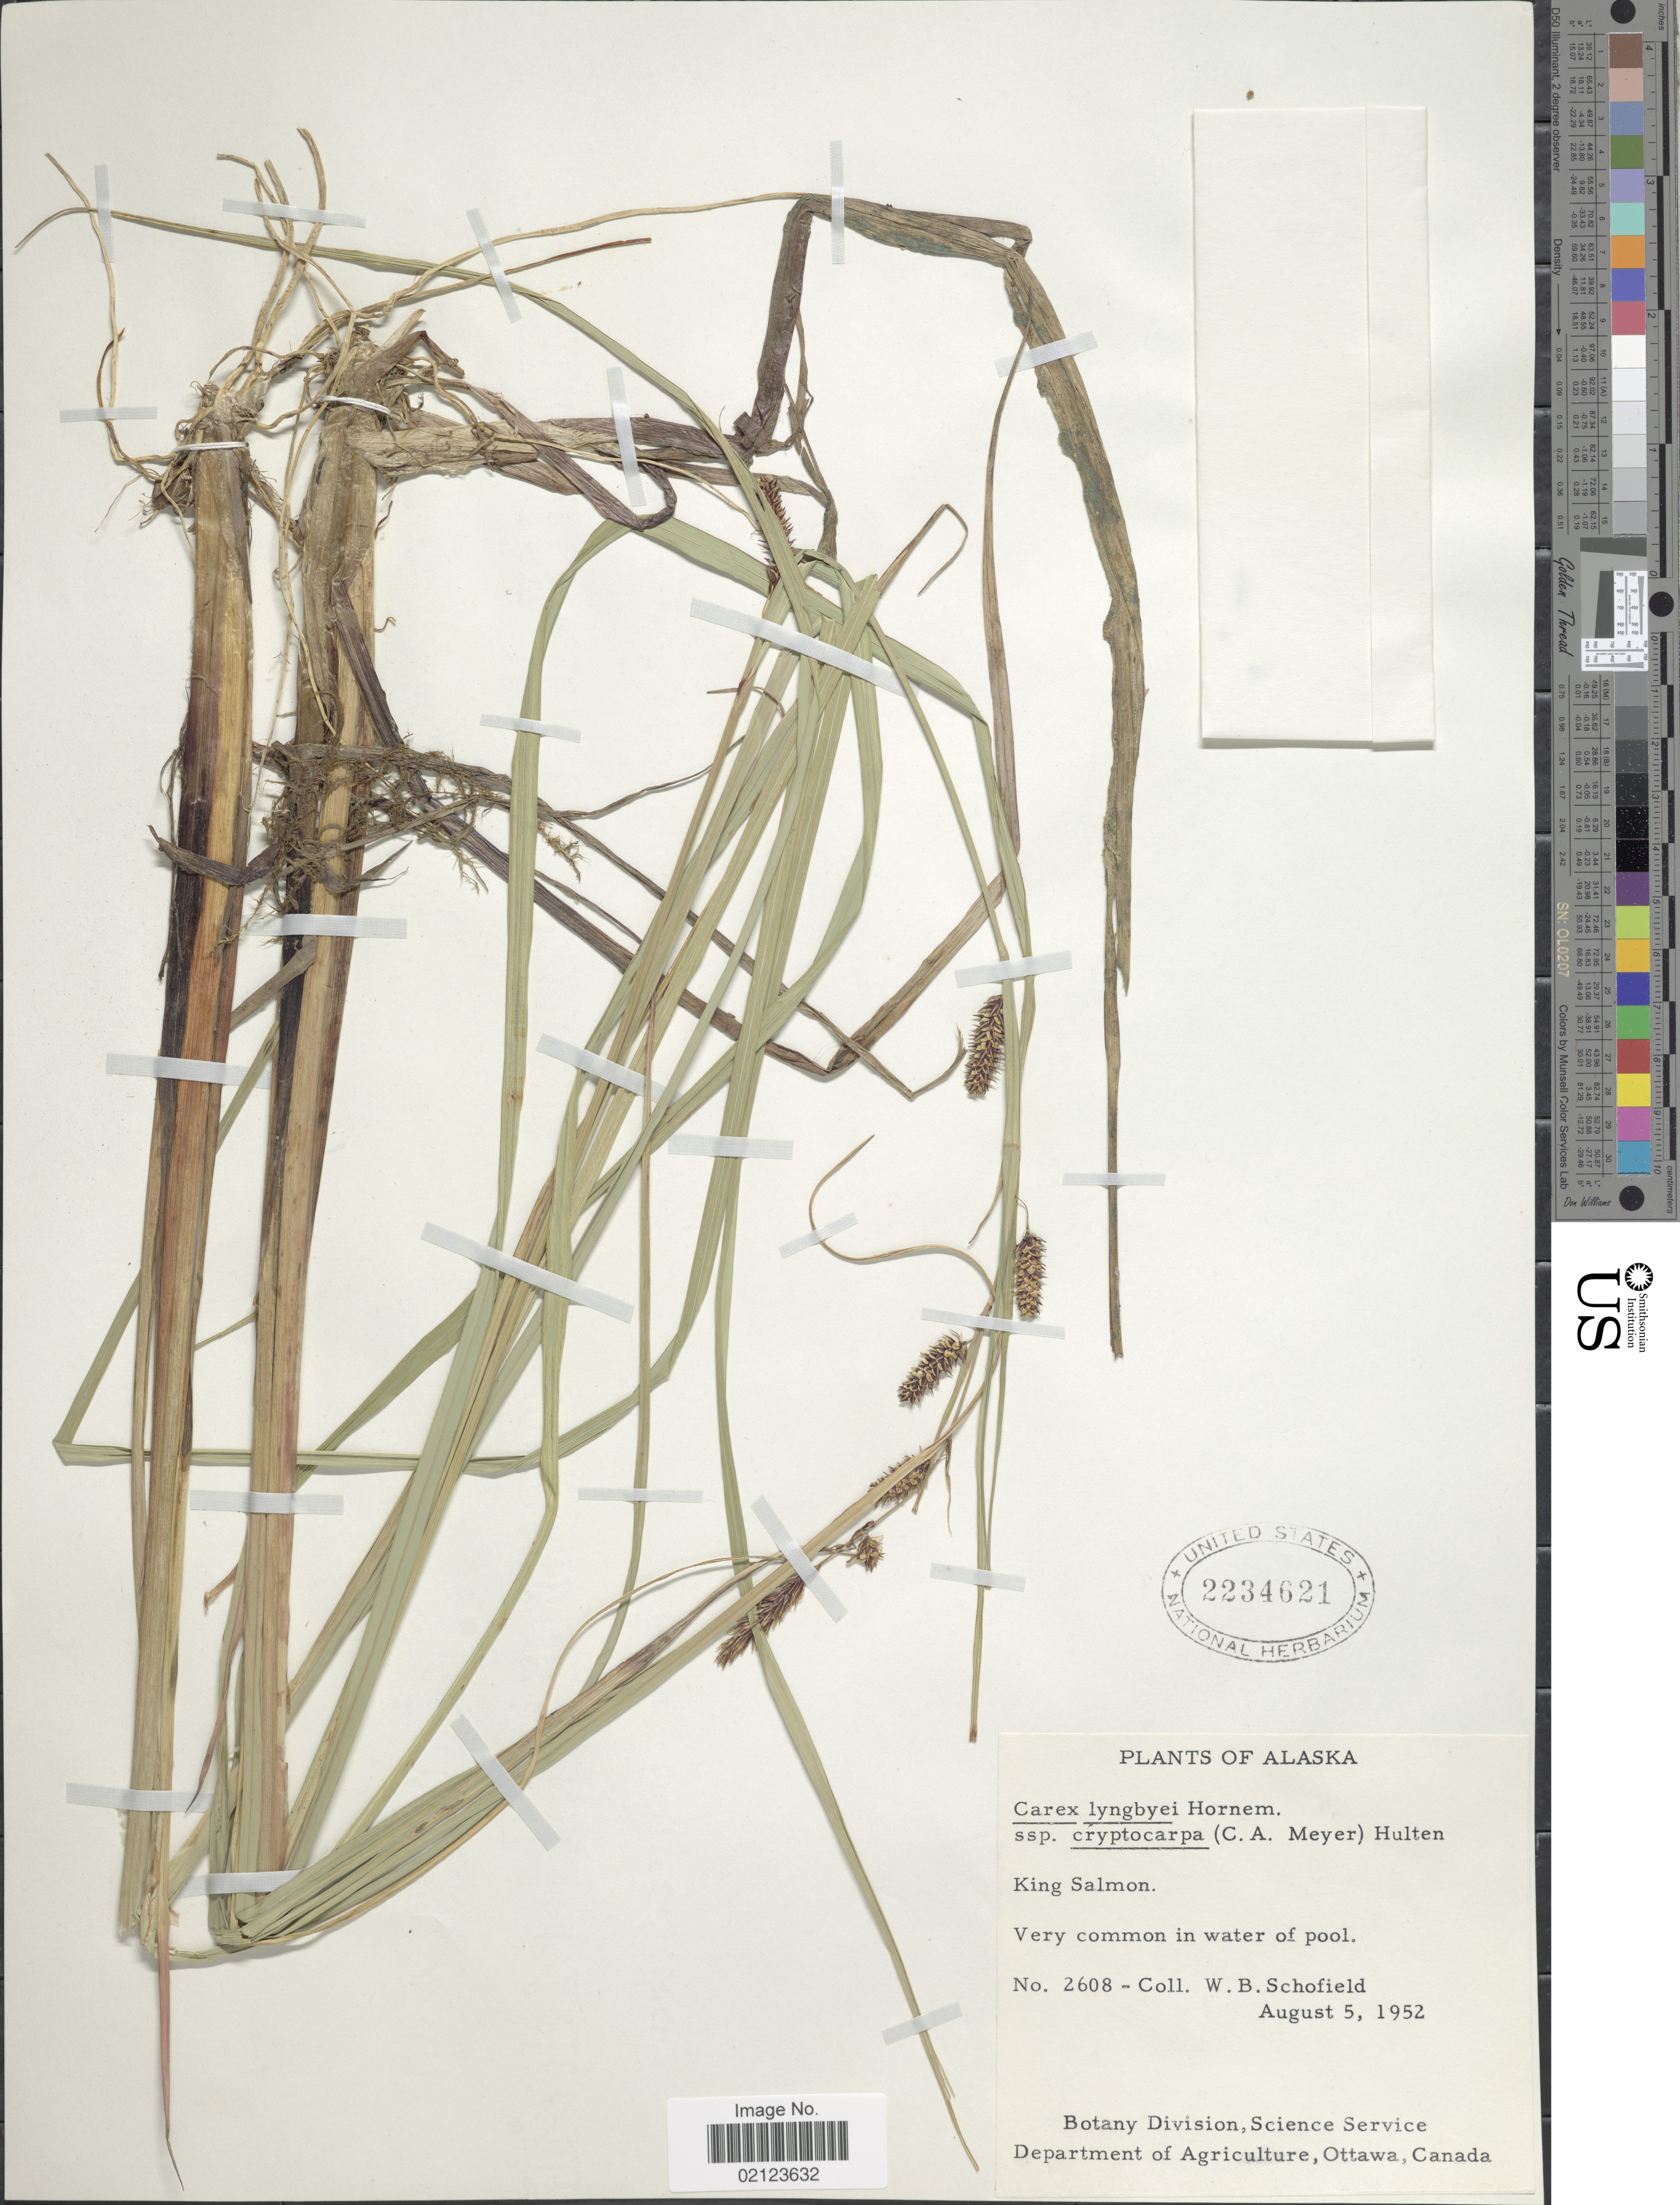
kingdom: Plantae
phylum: Tracheophyta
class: Liliopsida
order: Poales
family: Cyperaceae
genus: Carex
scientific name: Carex lyngbyei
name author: Hornem.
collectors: W. Schofield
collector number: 2608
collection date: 1952-08-05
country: United States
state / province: Alaska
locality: King Salmon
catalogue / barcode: US 2234621